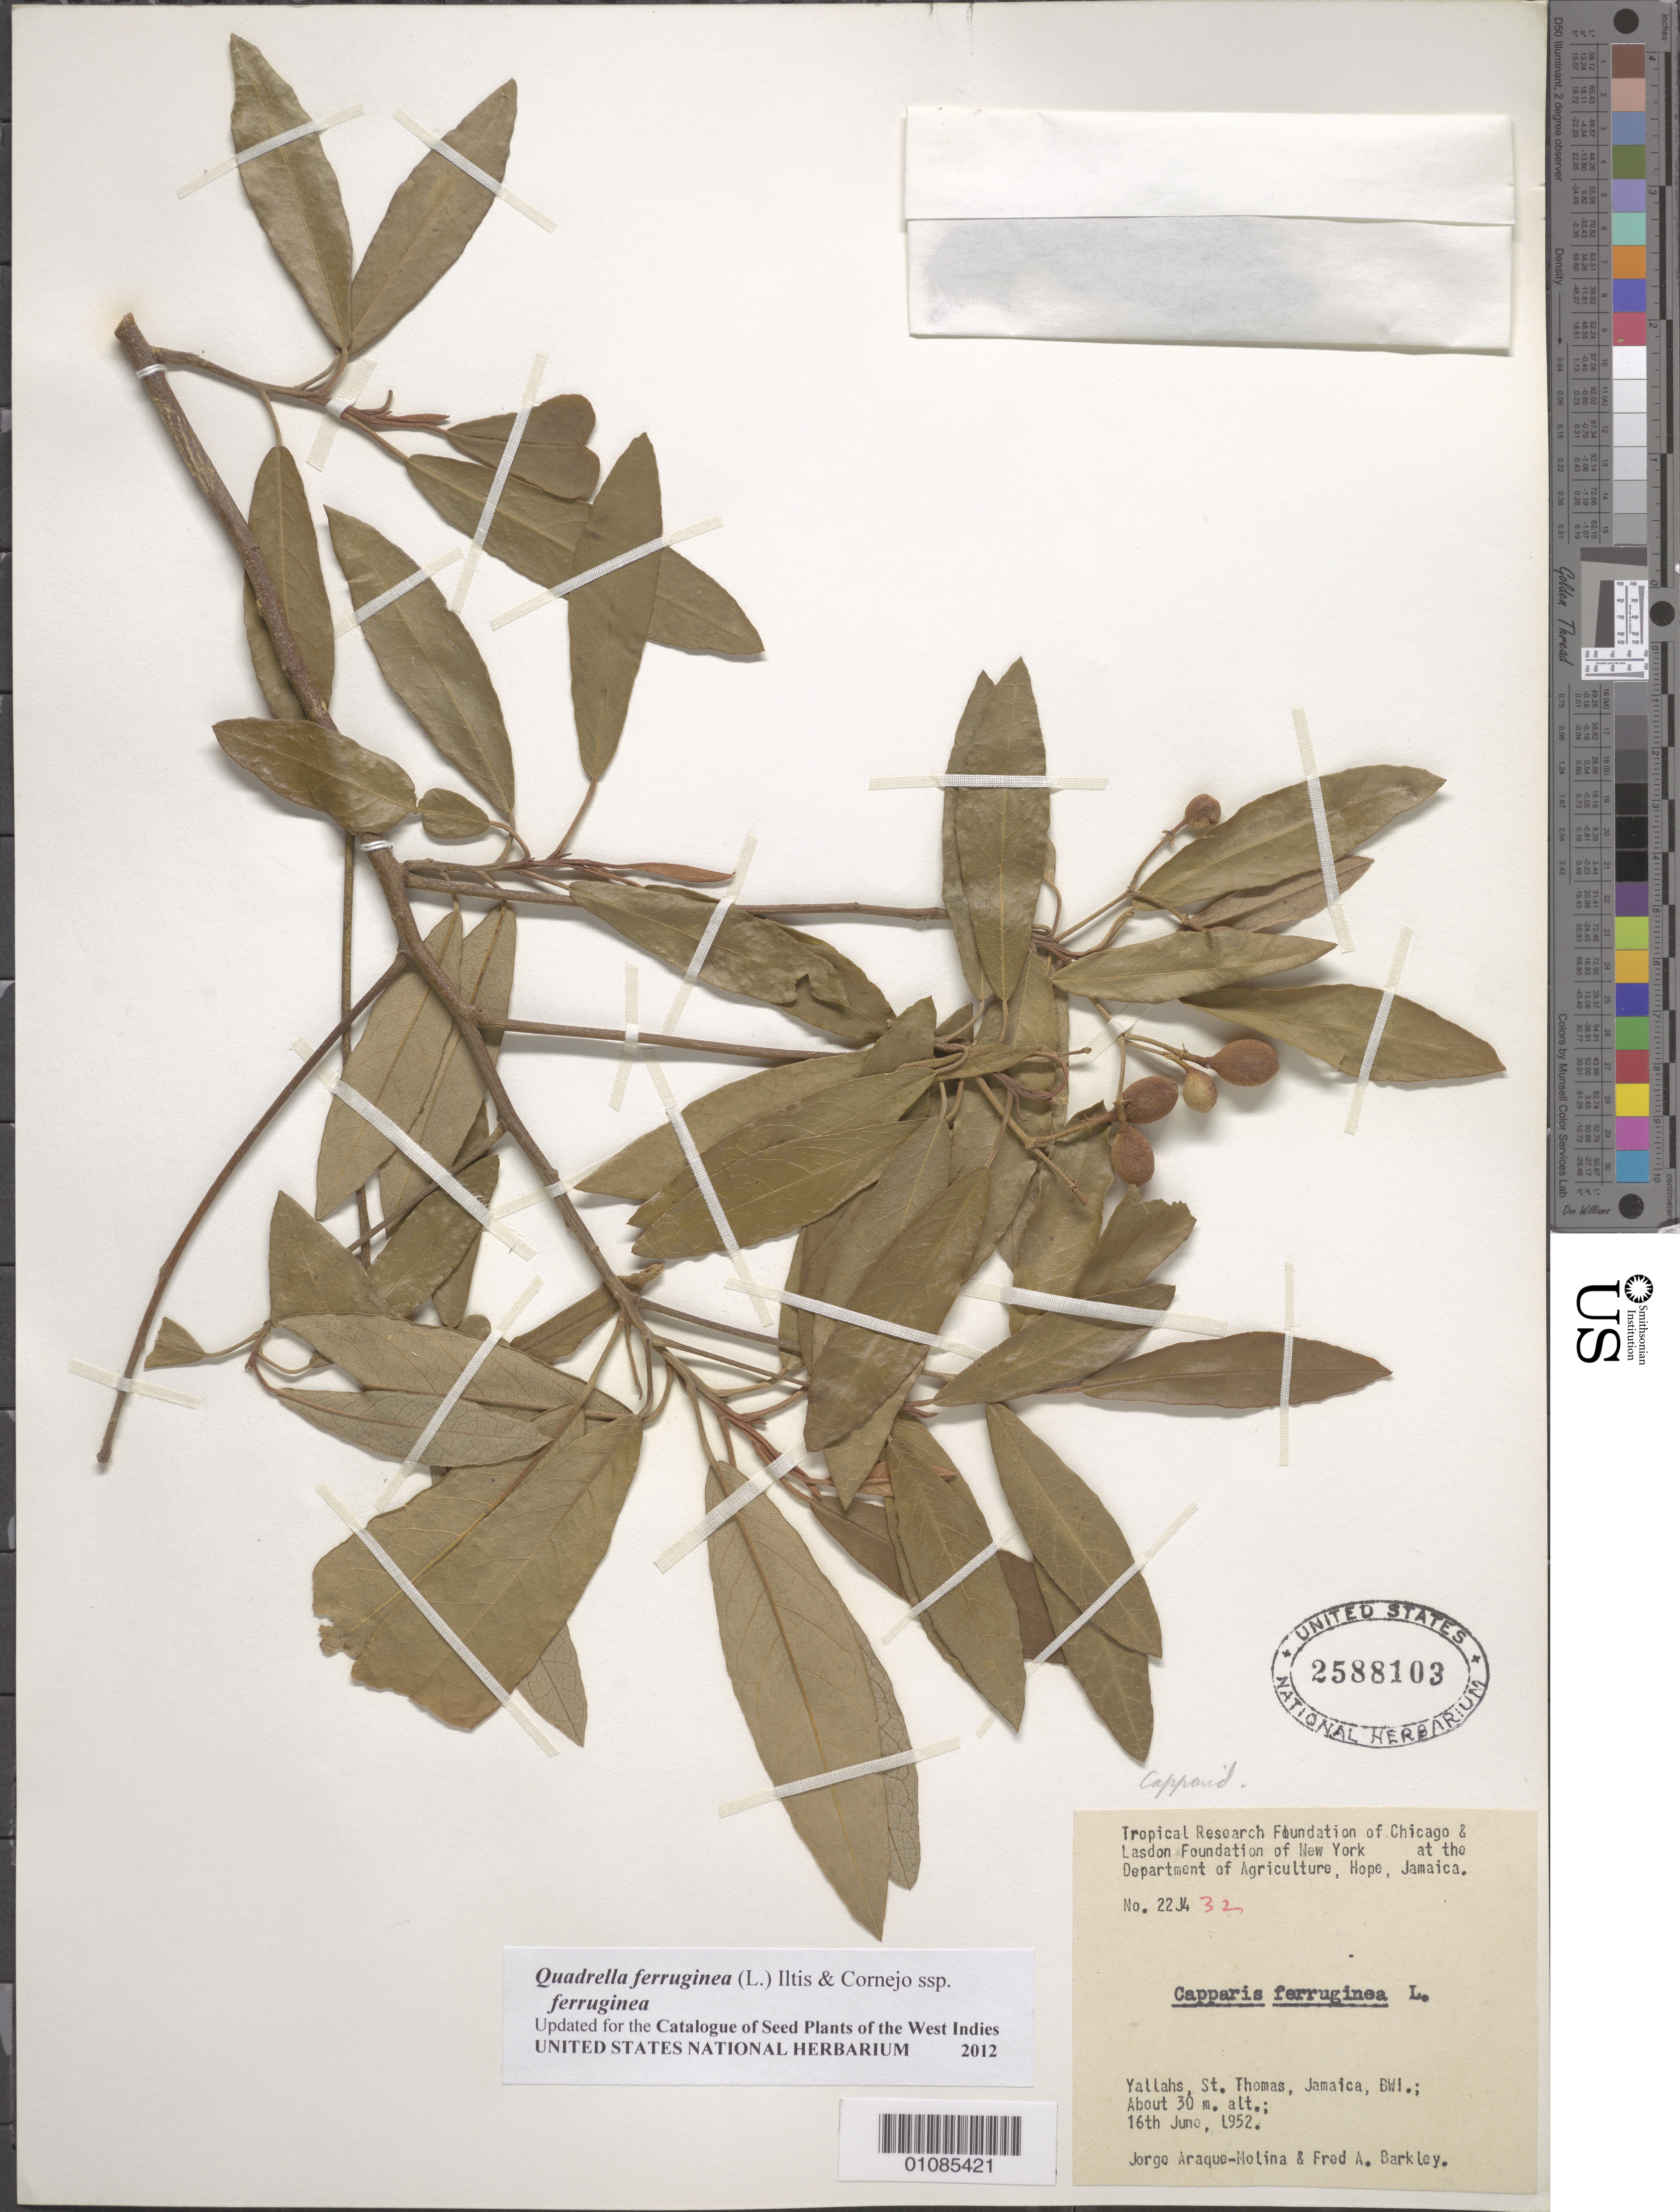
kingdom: Plantae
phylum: Tracheophyta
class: Magnoliopsida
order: Brassicales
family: Capparaceae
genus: Quadrella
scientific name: Quadrella ferruginea subsp. ferruginea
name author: (L.) Cornejo & Iltis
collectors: J. Araque Molina & F. A. Barkley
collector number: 2214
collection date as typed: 16 Jun 1952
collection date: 1952-06-16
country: Jamaica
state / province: Saint Thomas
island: Jamaica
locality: Yallahs.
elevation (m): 30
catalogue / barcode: US 2588103